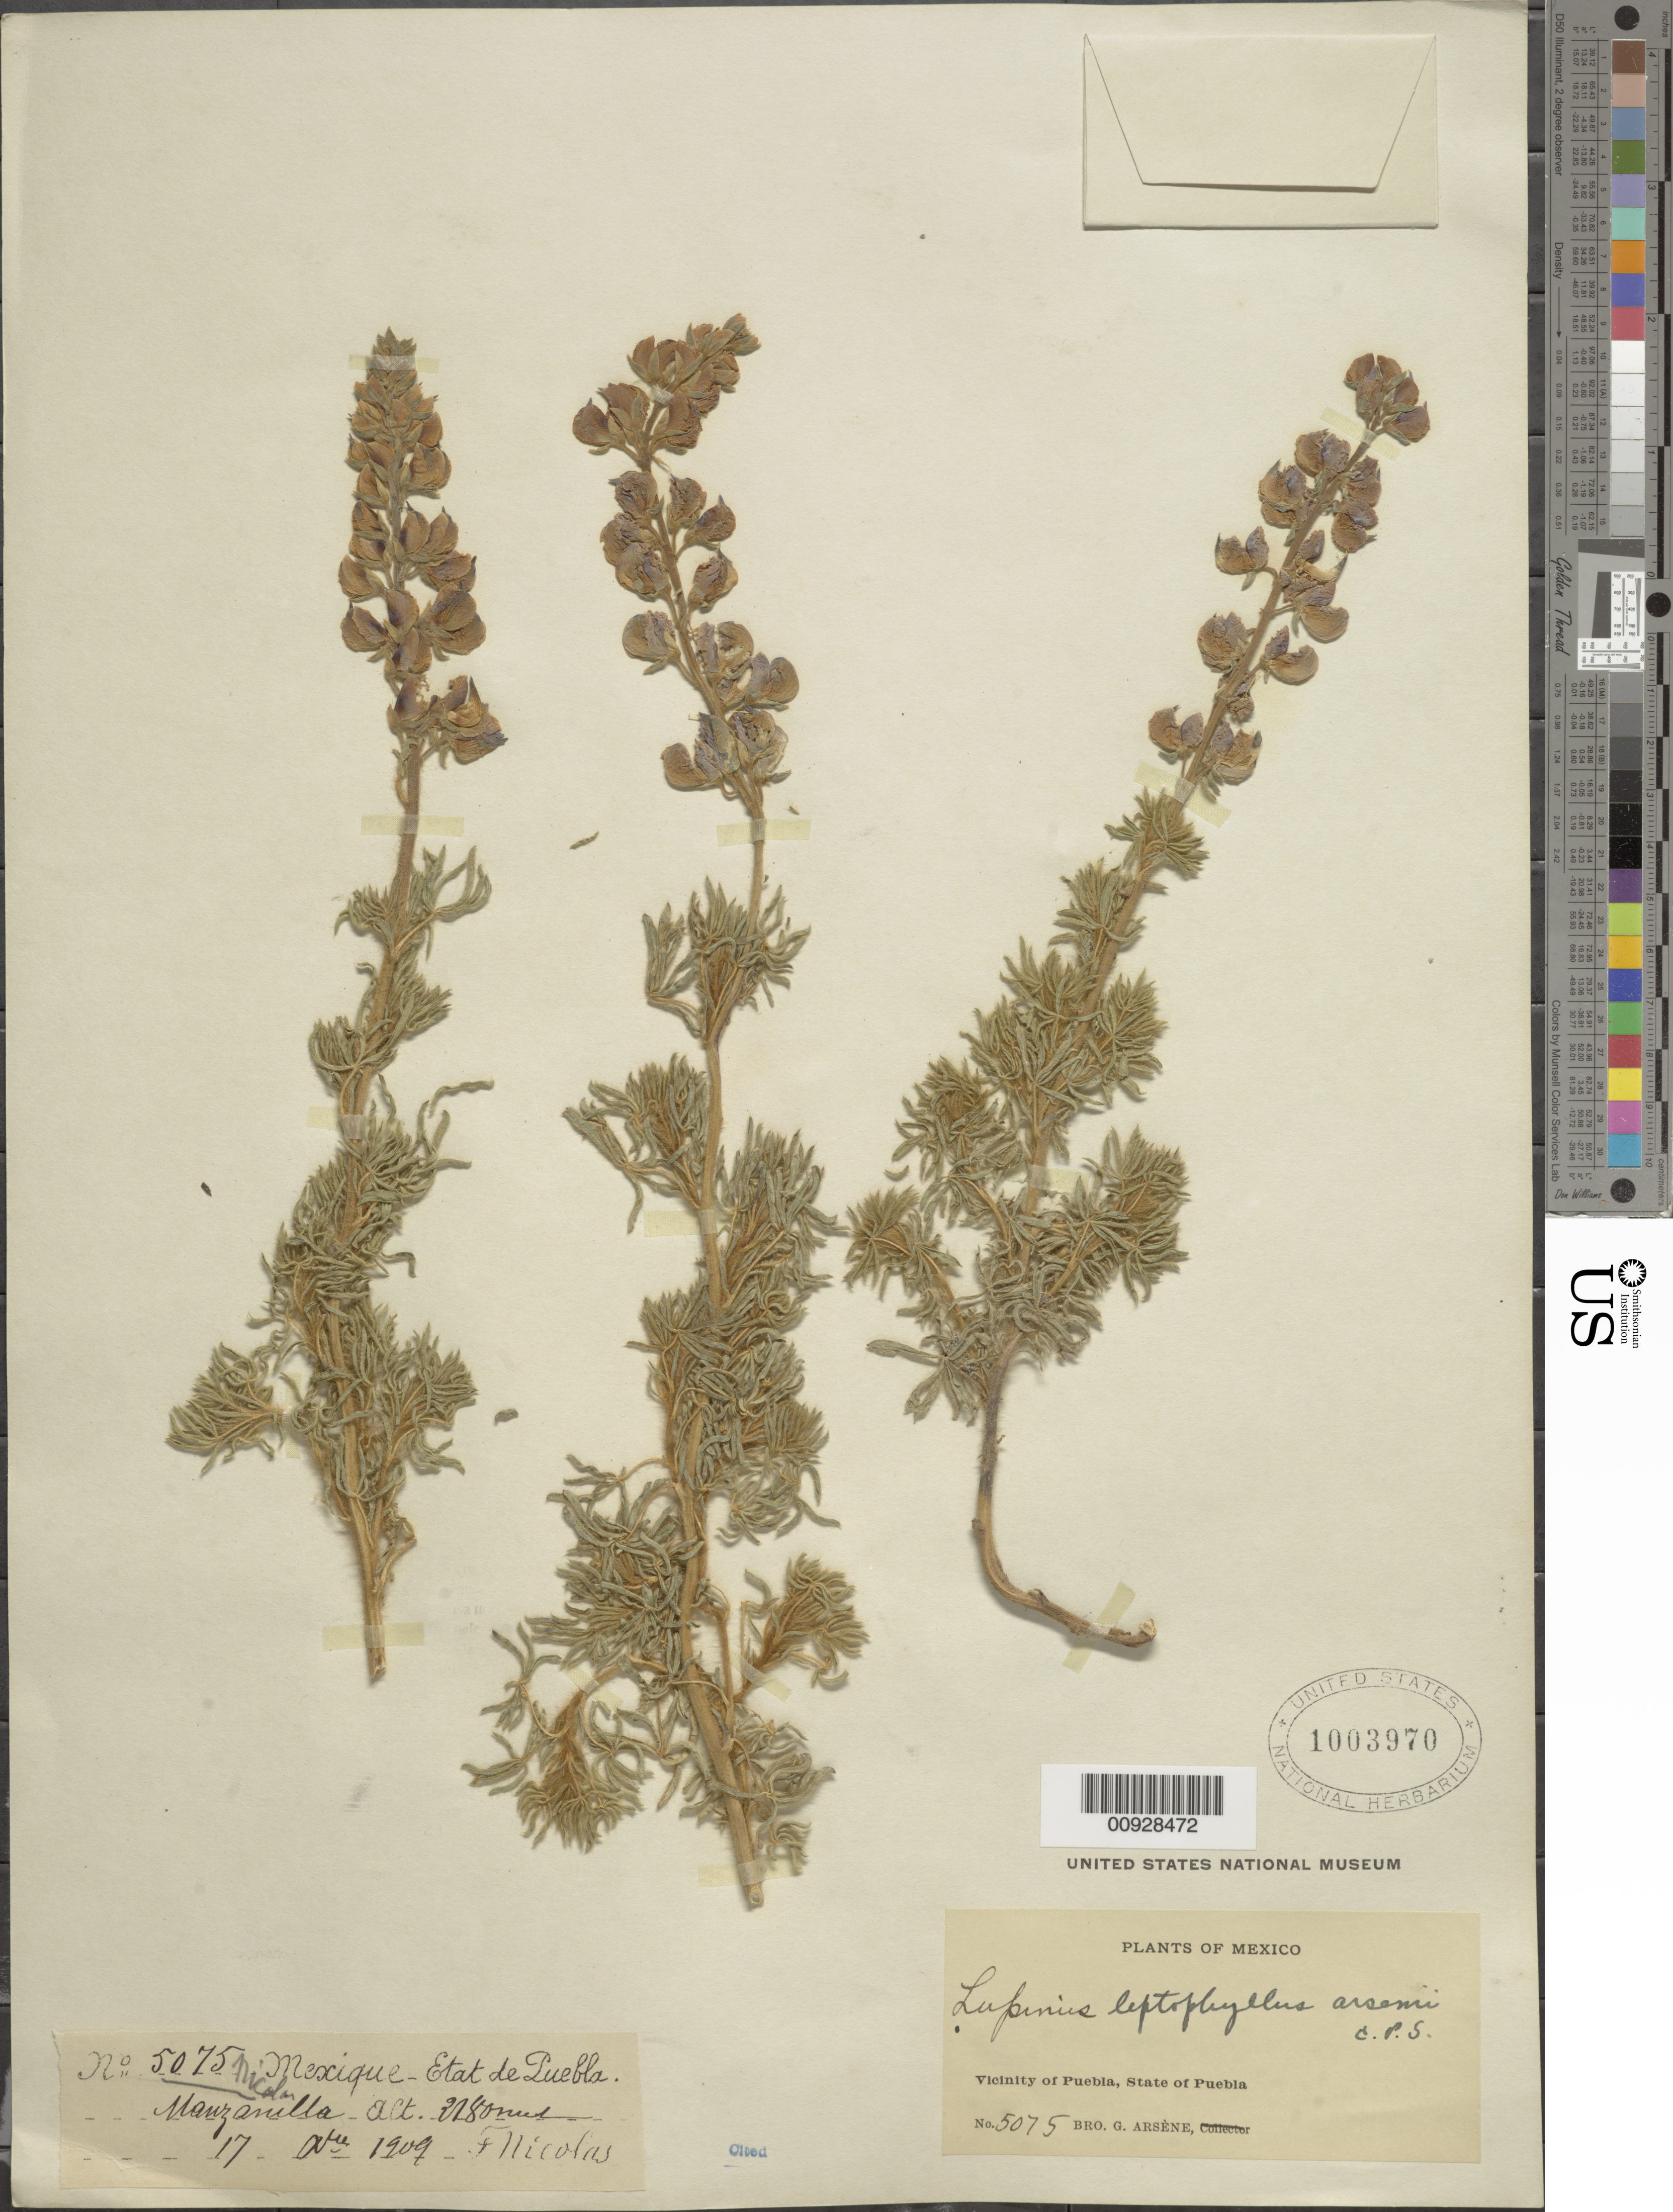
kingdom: Plantae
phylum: Tracheophyta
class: Magnoliopsida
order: Fabales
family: Fabaceae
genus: Lupinus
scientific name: Lupinus leptophyllus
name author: Cham. & Schltdl.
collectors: B. Nicolas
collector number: Arsène, Bro. G. No. 5075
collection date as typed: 17 Apr 1909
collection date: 1909-04-17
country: Mexico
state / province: Puebla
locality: Manzanilla. Vicinity of Puebla, State of Puebla.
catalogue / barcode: US 1003970